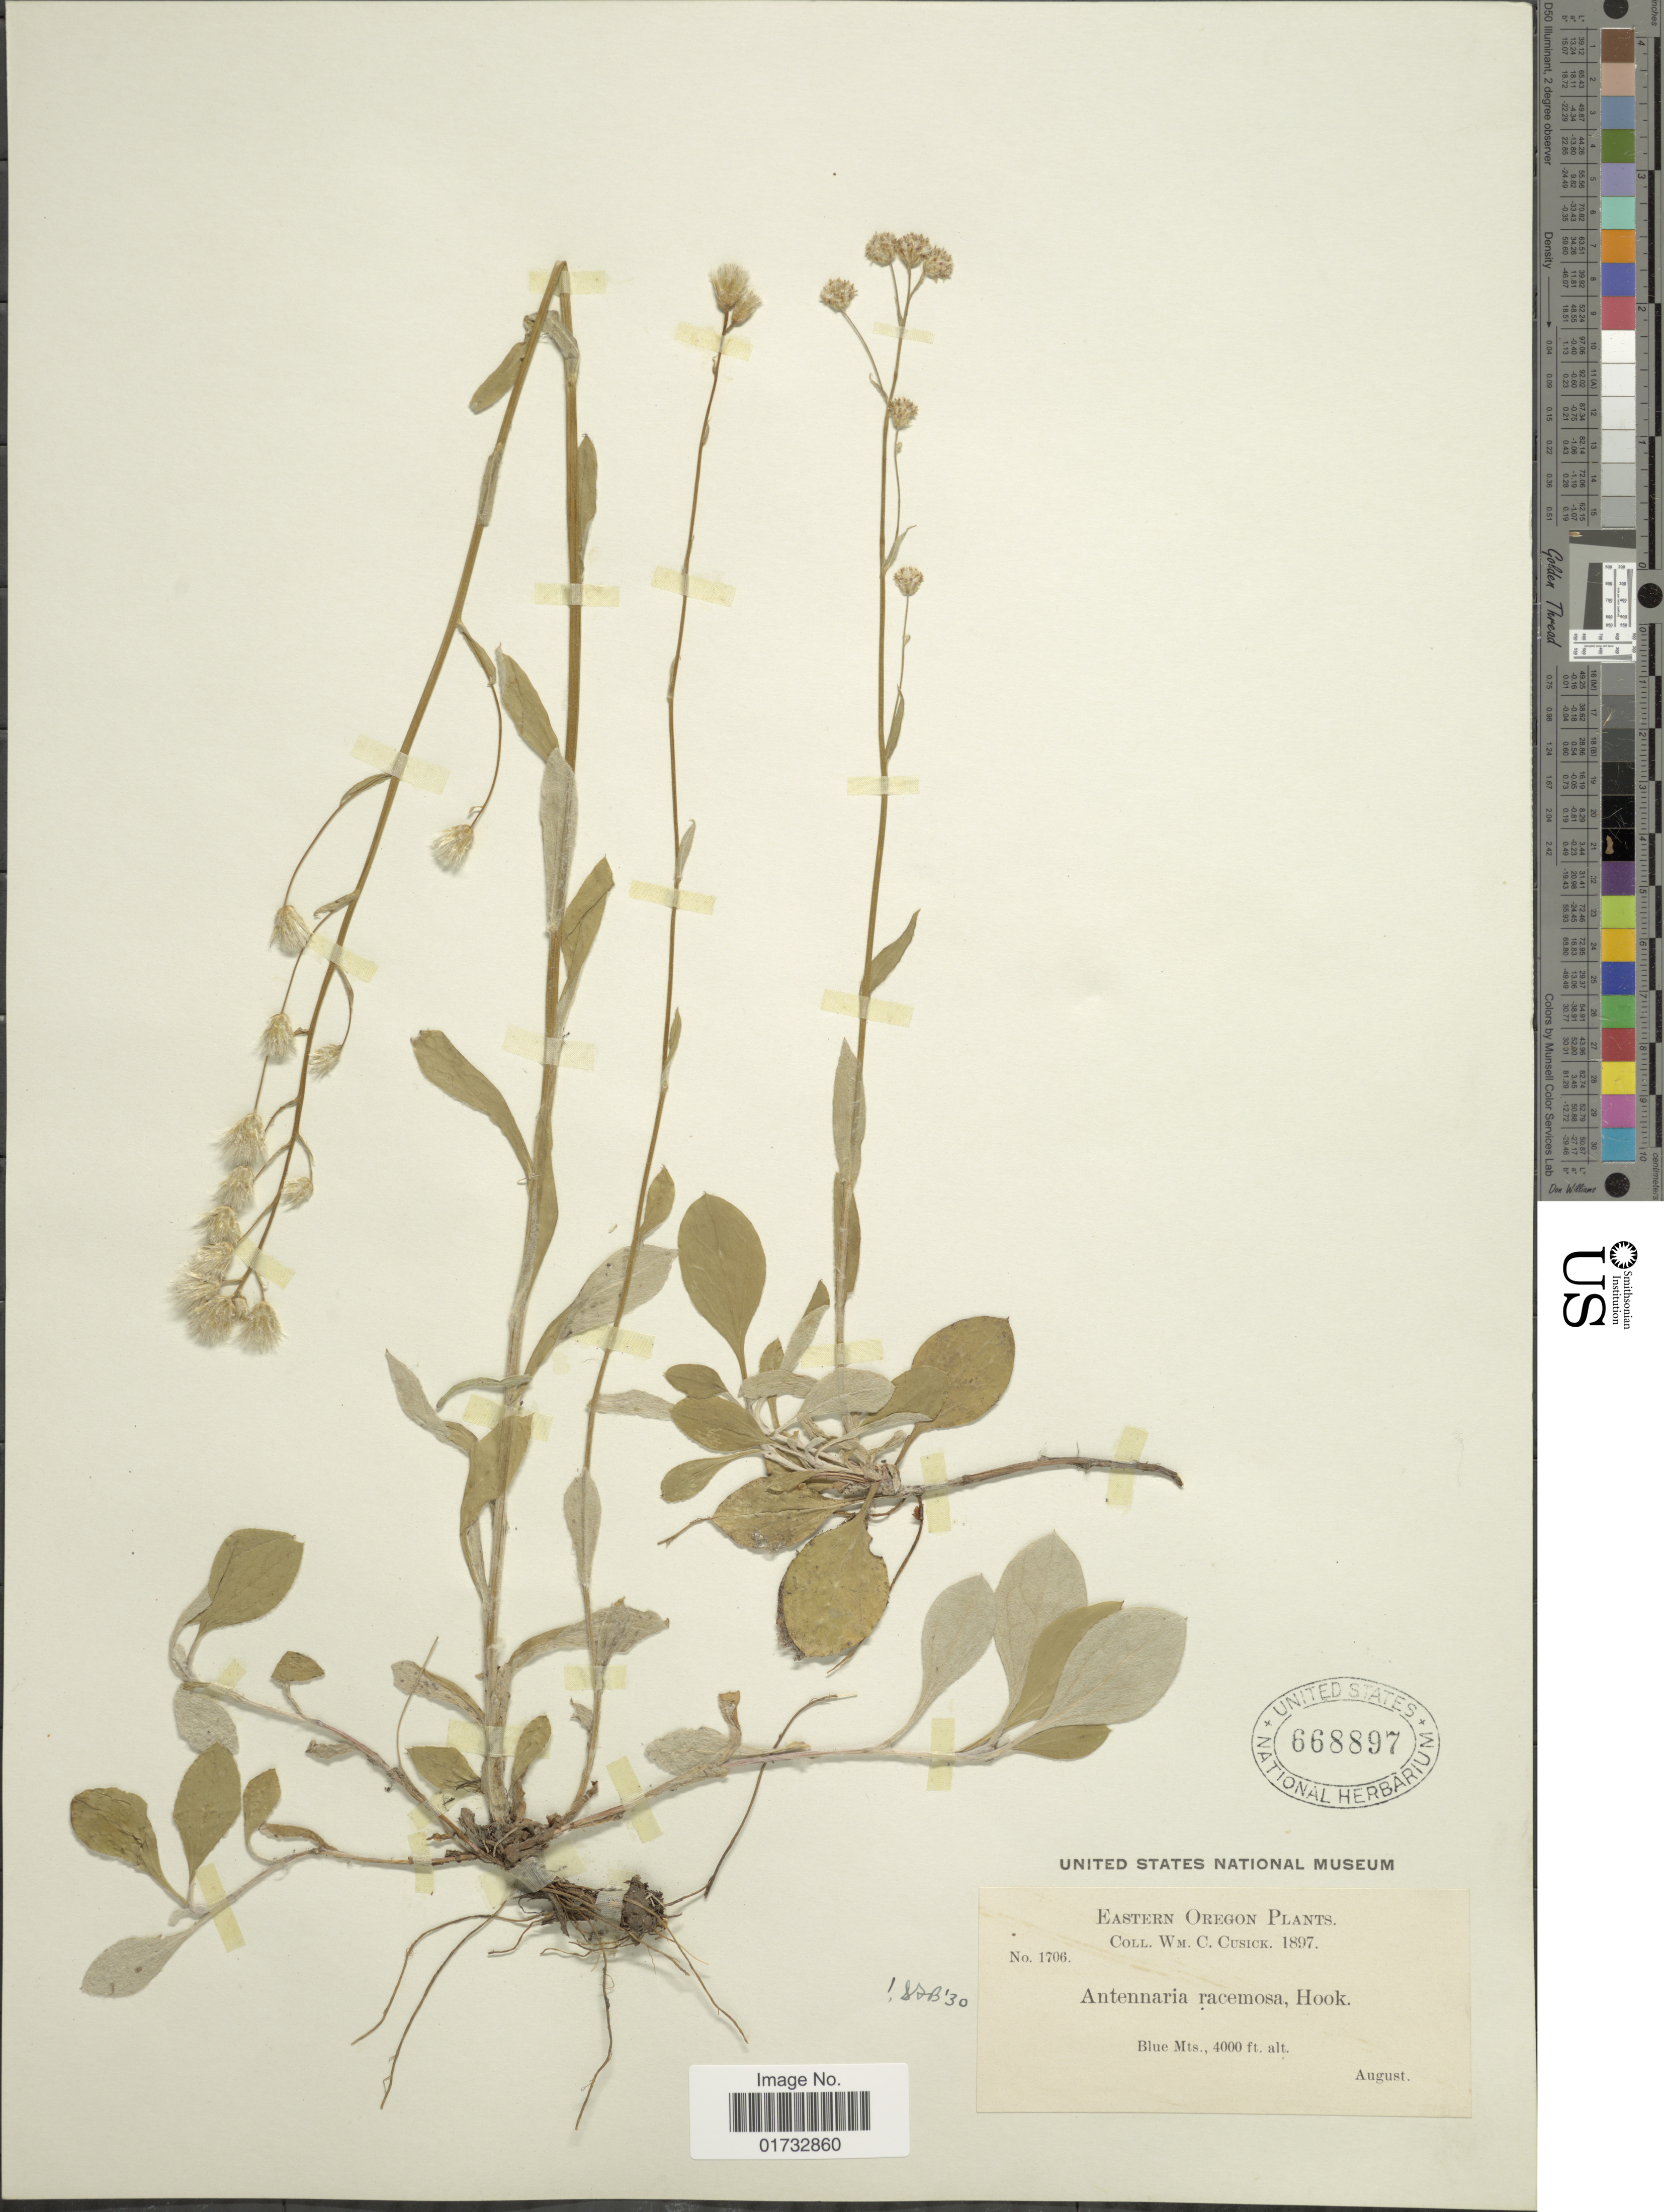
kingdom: Plantae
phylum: Tracheophyta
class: Magnoliopsida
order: Asterales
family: Asteraceae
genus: Antennaria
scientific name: Antennaria racemosa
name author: Hook.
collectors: W. C. Cusick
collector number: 1706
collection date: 1897-08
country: United States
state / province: Oregon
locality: Eastern Oregon ,Blue Mts.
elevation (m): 1219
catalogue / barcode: US 668897